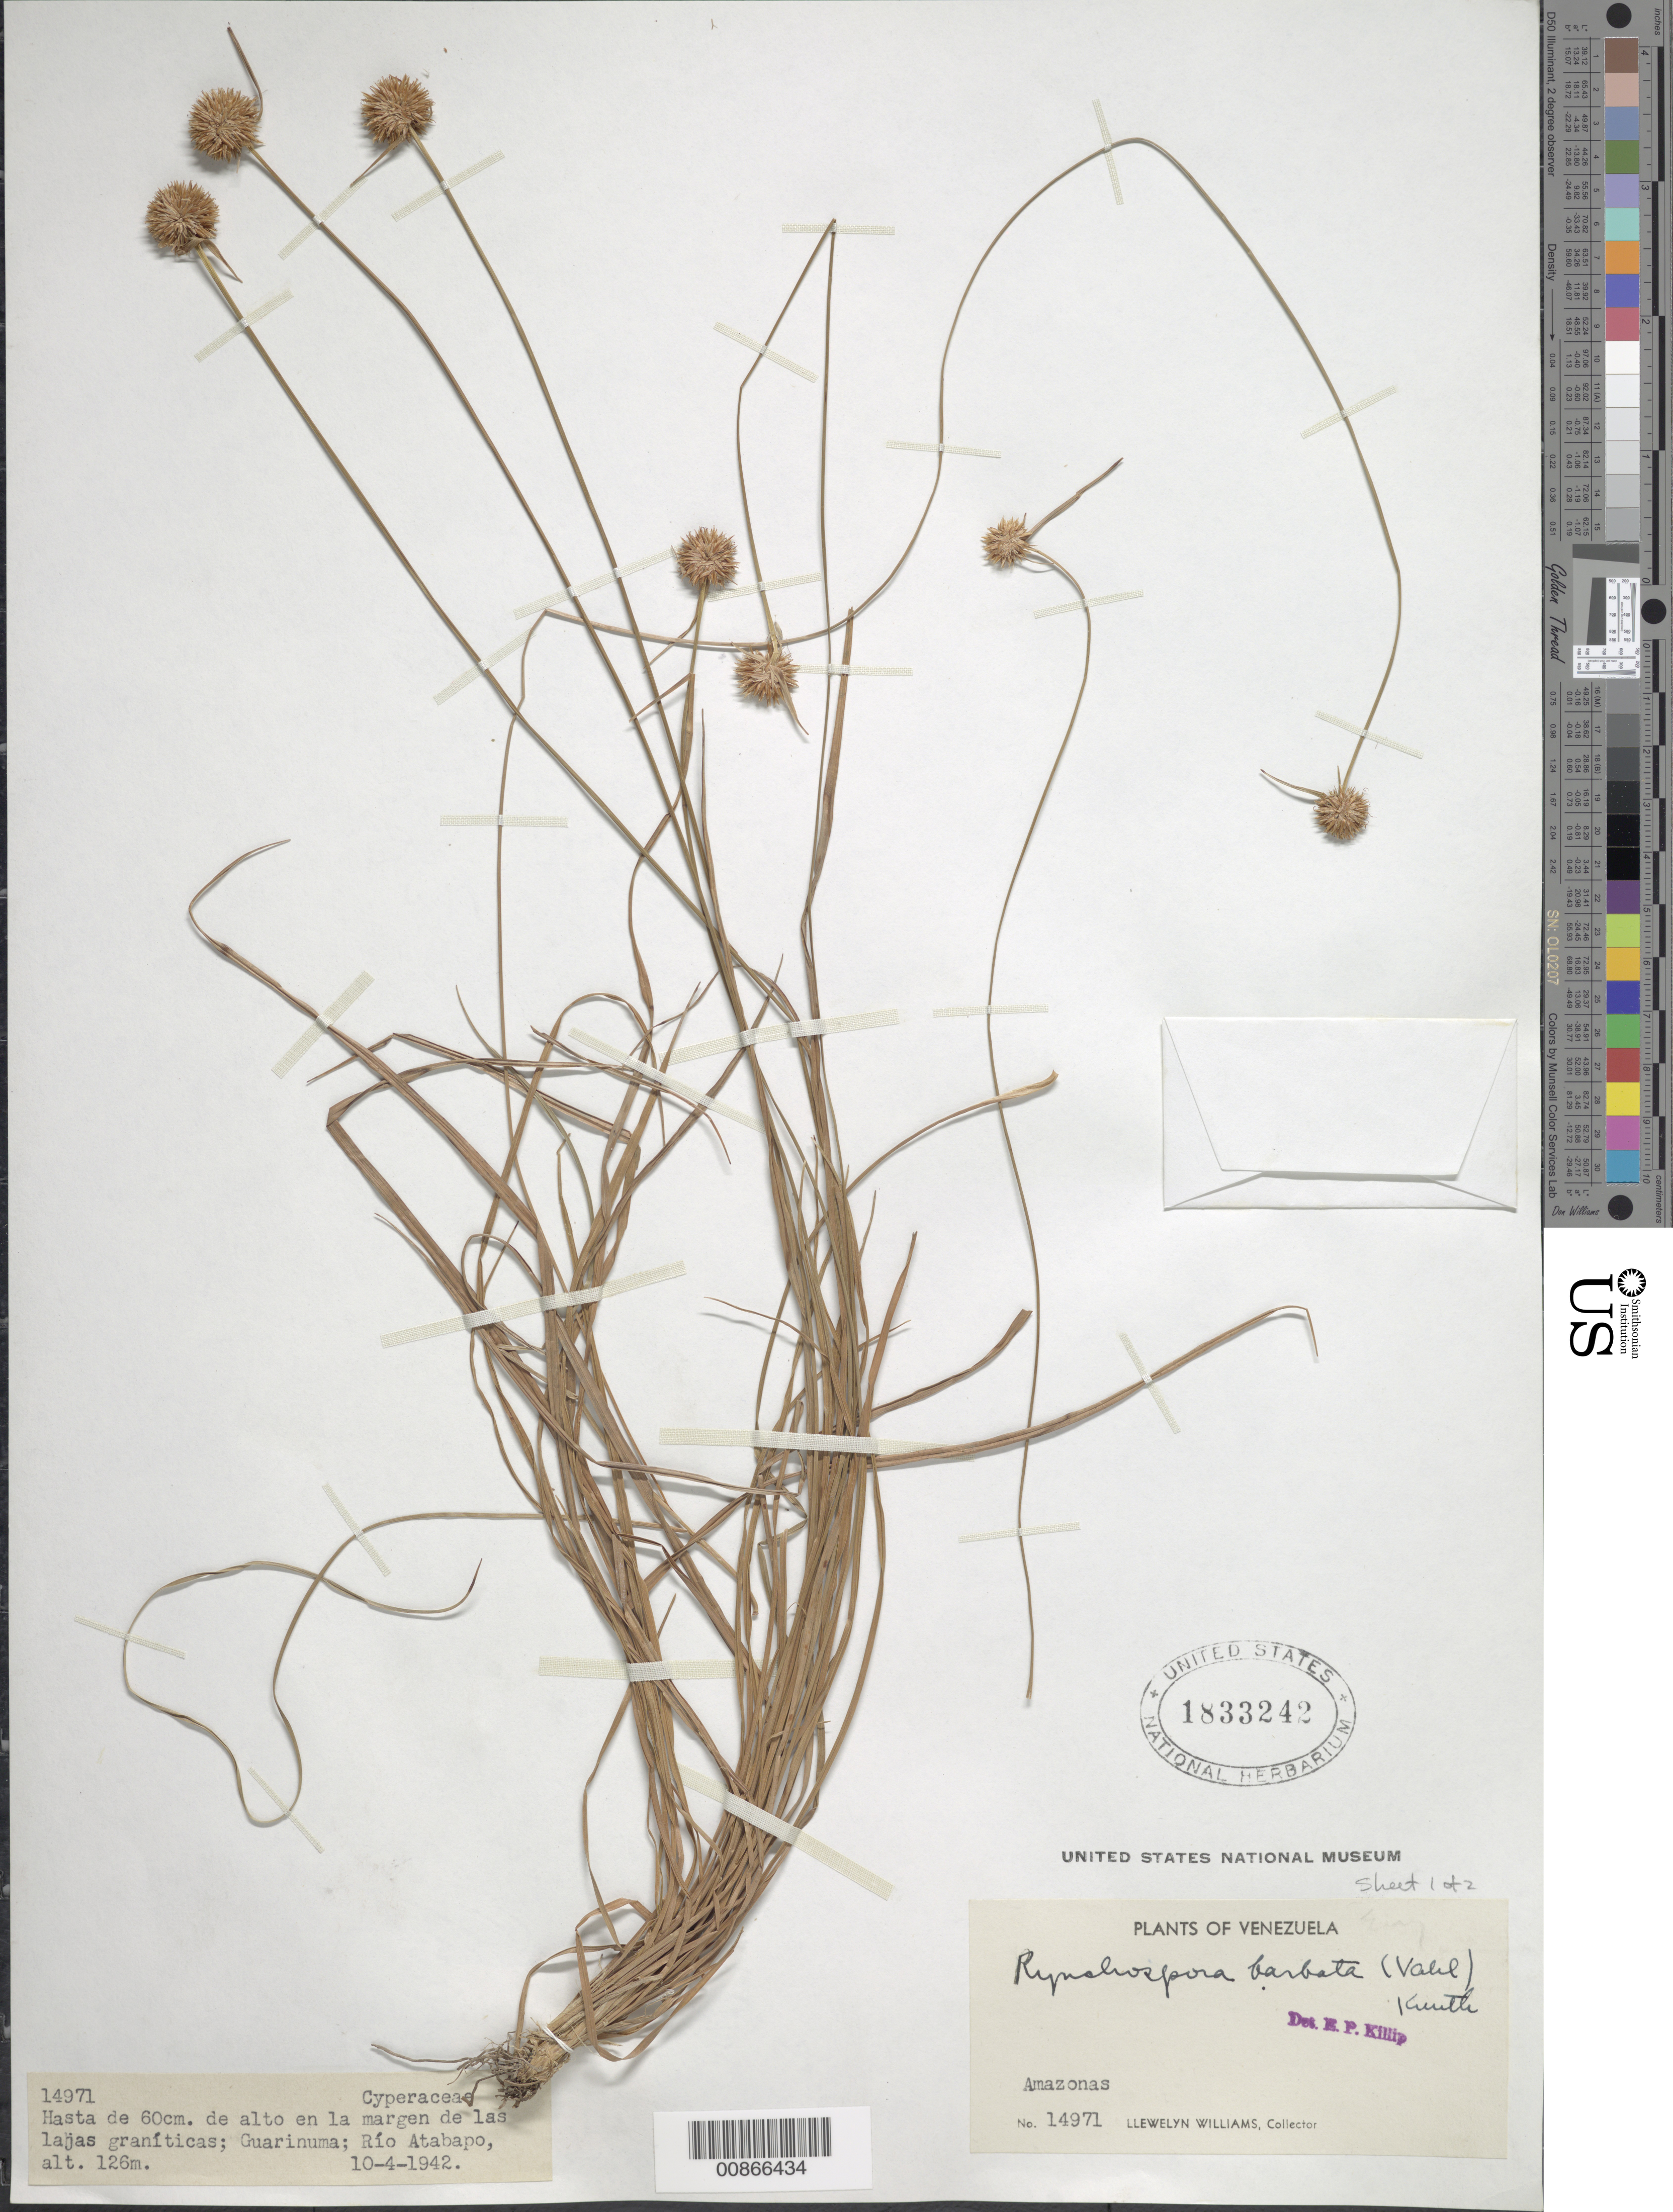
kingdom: Plantae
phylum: Tracheophyta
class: Liliopsida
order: Poales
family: Cyperaceae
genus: Rhynchospora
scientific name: Rhynchospora barbata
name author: (Vahl) Kunth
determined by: Alves, K.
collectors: Ll. Williams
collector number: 14971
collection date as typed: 10-Apr-42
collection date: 1942-04-10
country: Venezuela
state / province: Amazonas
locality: Guarinuma, Río Atabapo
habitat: Margen de las lajas graníticas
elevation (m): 124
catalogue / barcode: US 1833242